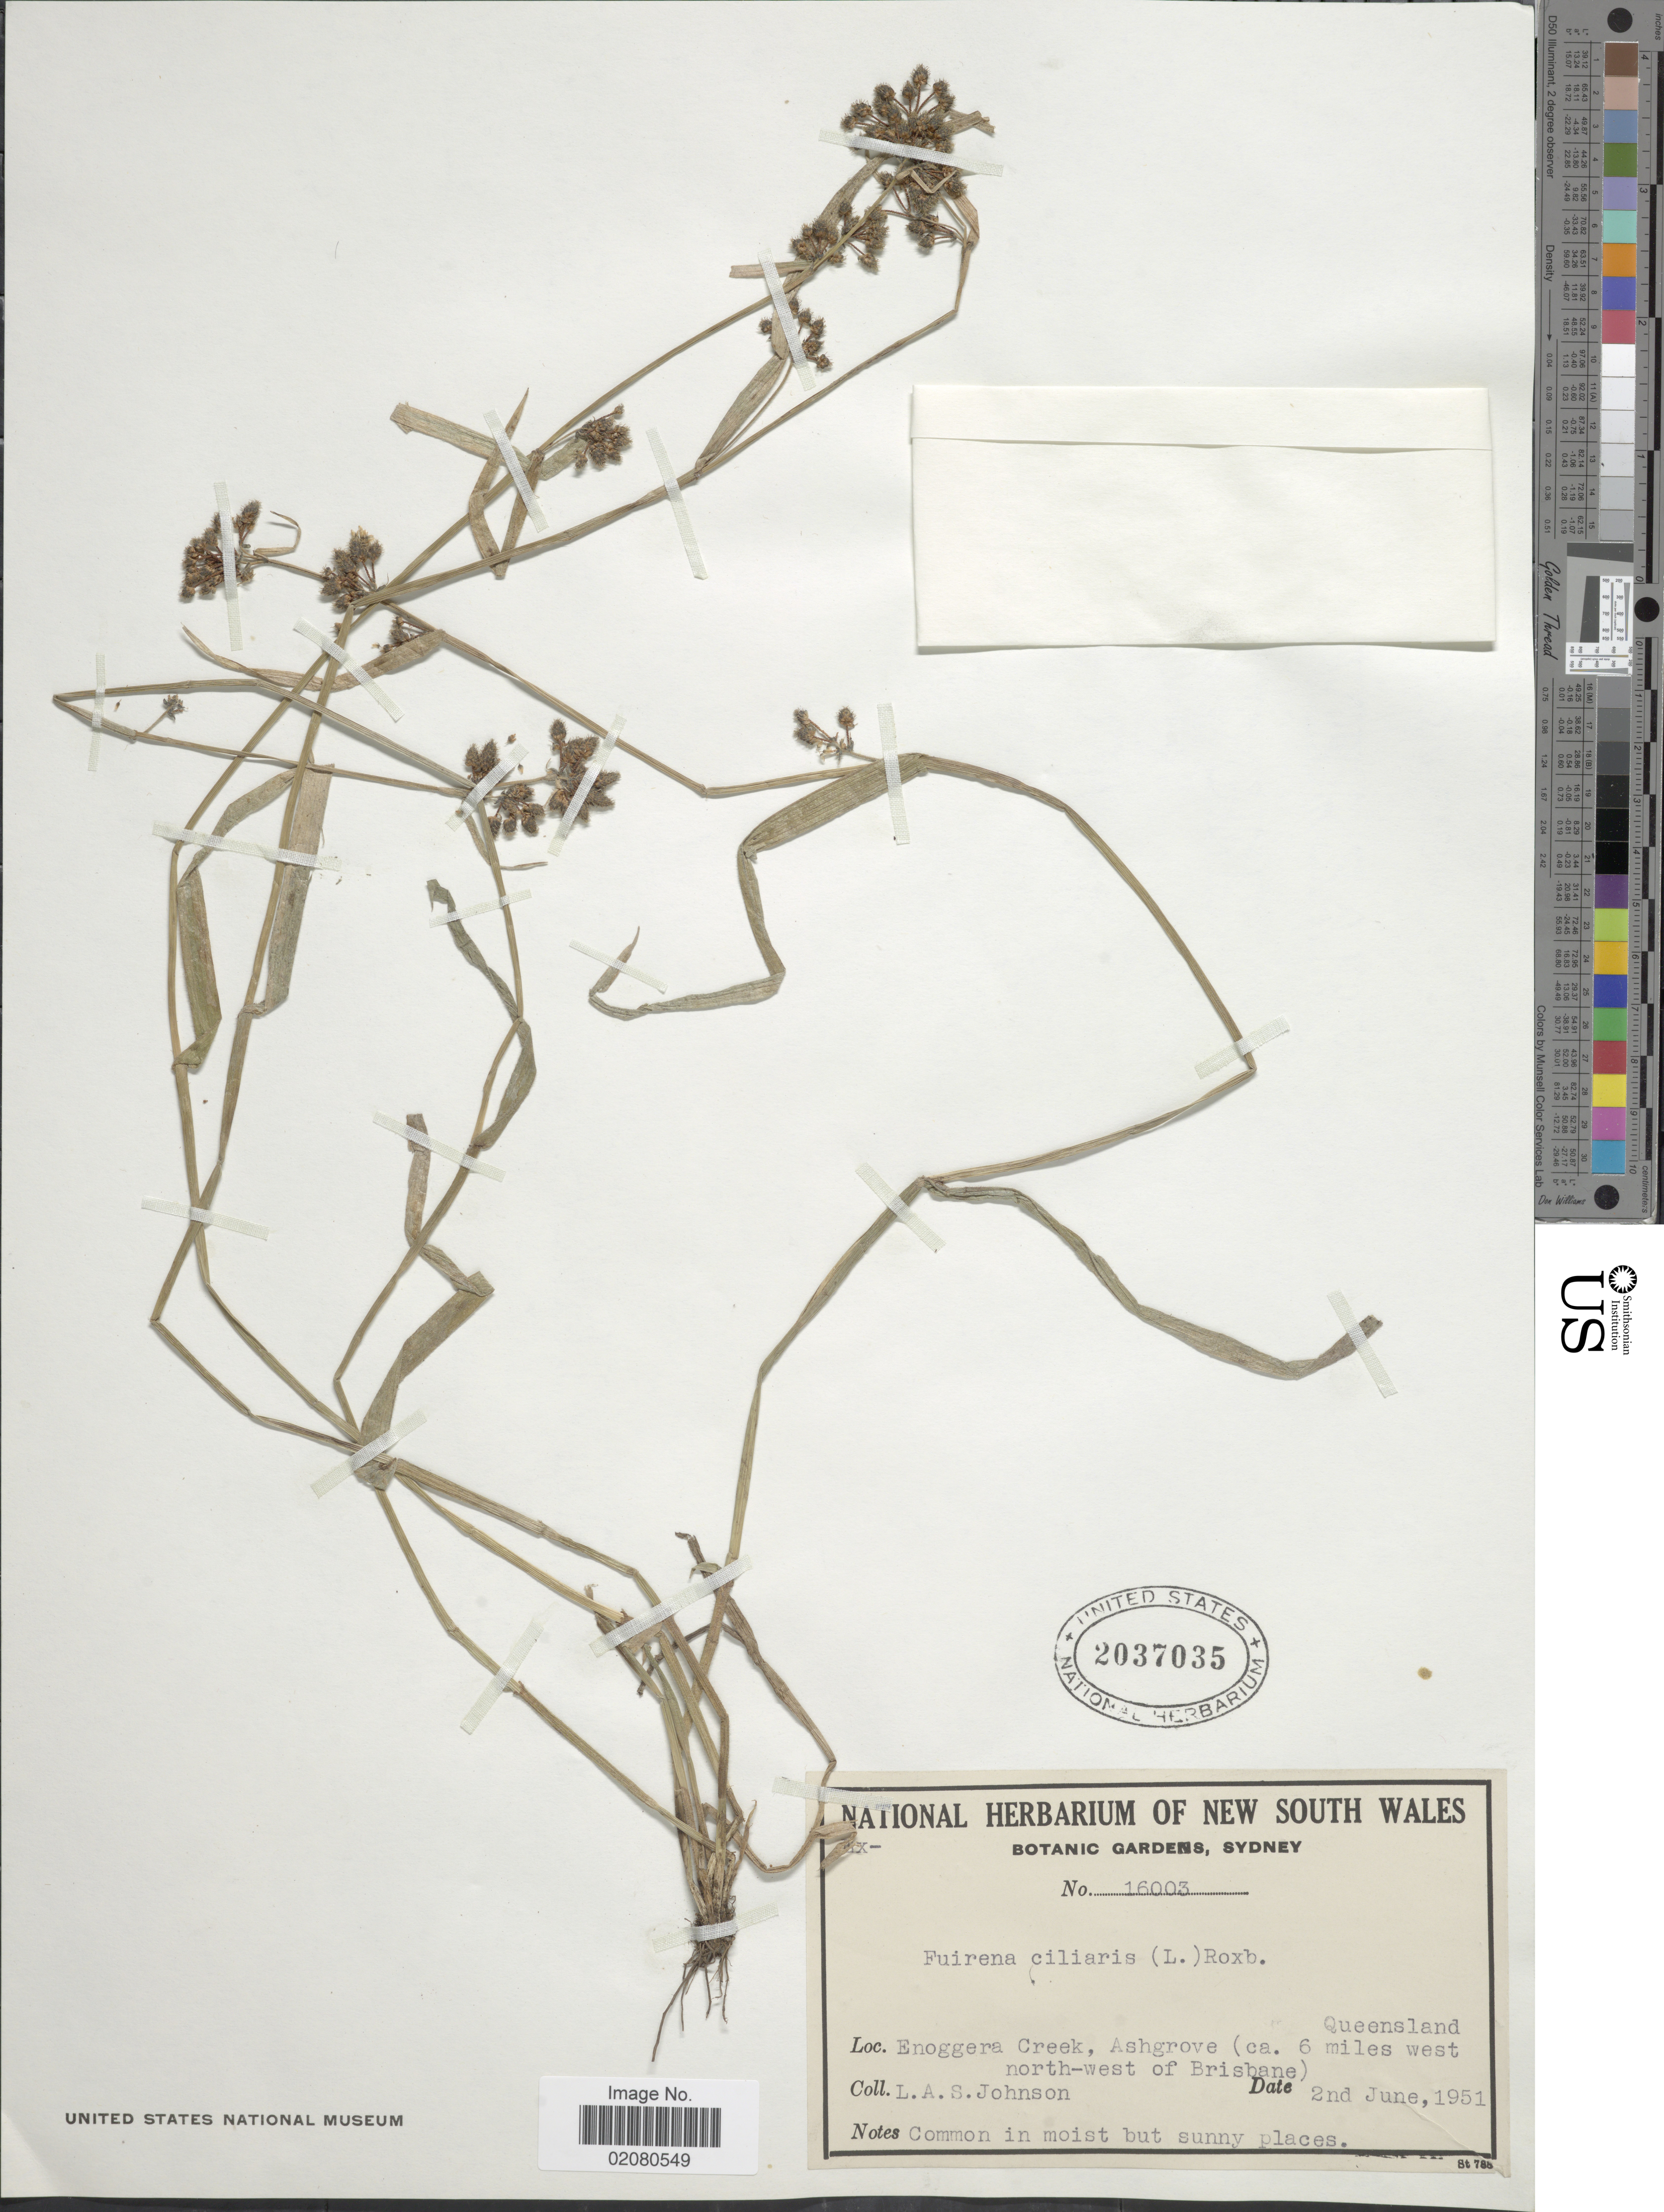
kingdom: Plantae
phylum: Tracheophyta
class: Liliopsida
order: Poales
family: Cyperaceae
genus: Fuirena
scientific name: Fuirena ciliaris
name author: (L.) Roxb.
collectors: L. A. S. Johnson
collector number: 16003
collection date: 1951-06-02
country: Australia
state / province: Queensland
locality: Enoggera Creek, Ashgrove (ca. 6 miles west north-west of Brisbane).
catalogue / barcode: US 2037035